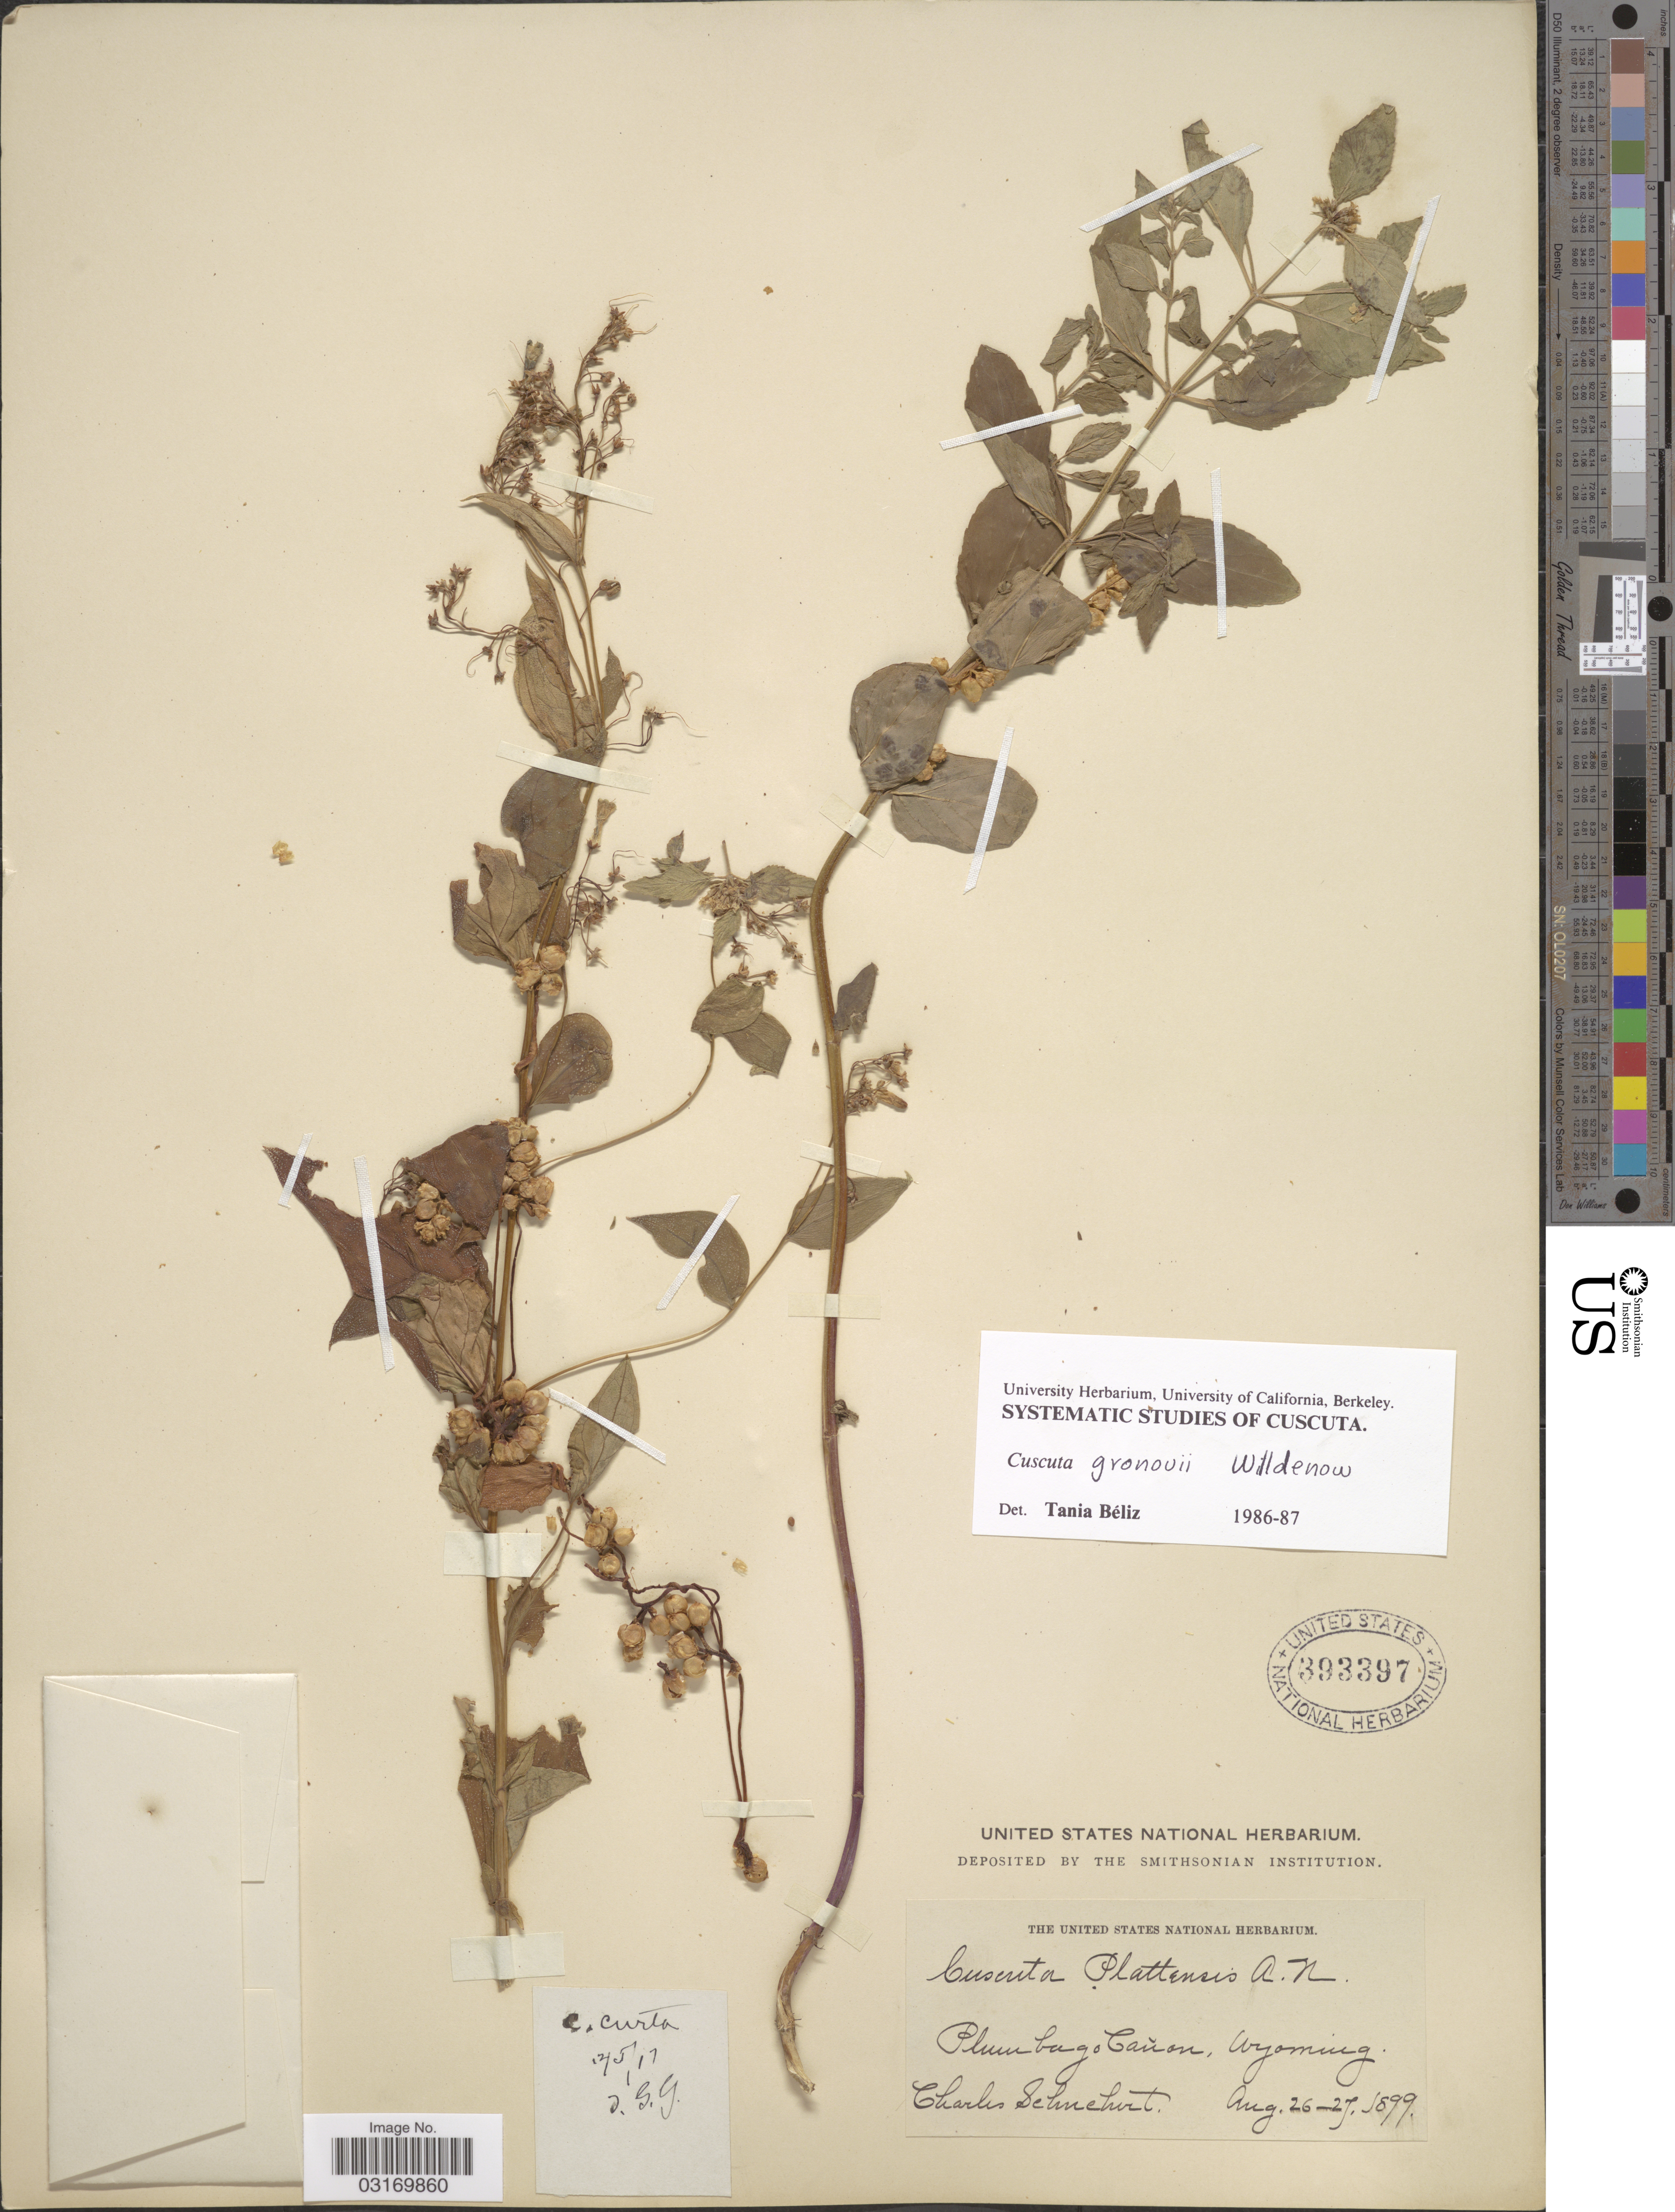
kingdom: Plantae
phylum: Tracheophyta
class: Magnoliopsida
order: Solanales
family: Convolvulaceae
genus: Cuscuta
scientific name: Cuscuta gronovii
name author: Willd. ex Schult.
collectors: C. Schuchert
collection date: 1899-08-26/1899-08-27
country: United States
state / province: Wyoming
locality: Plumbago Cañon.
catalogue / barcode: US 393397